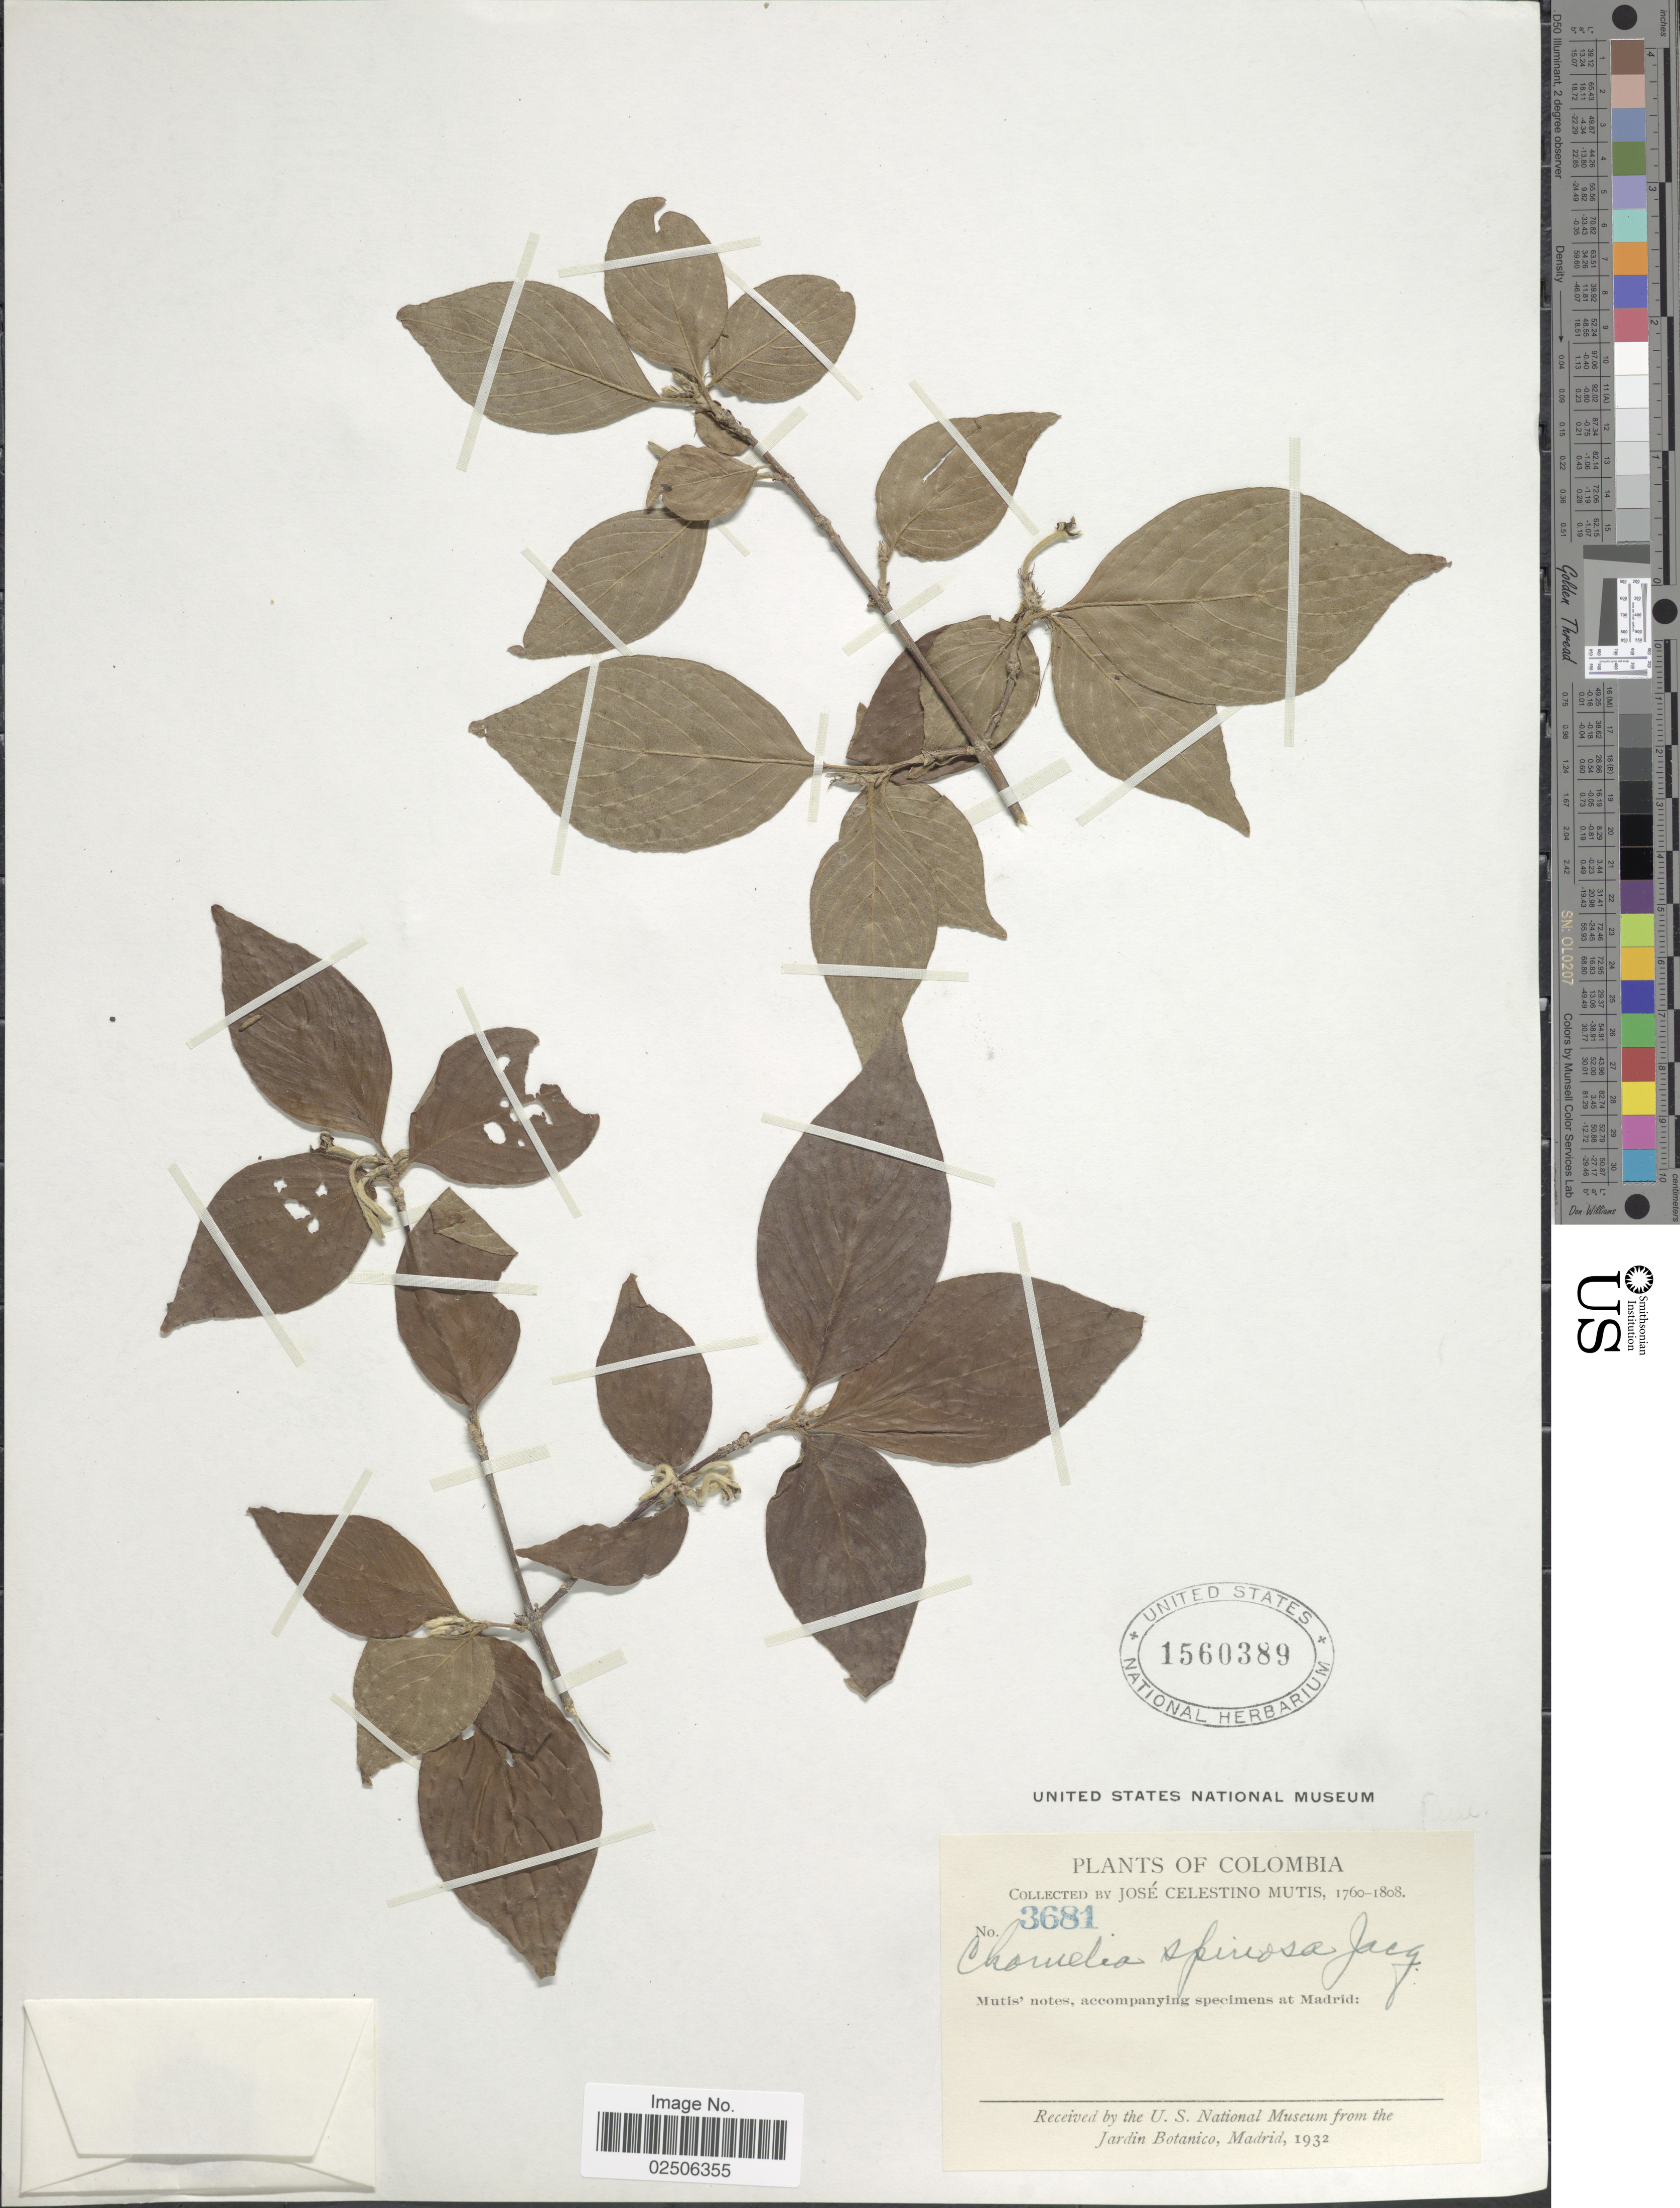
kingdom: Plantae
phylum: Tracheophyta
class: Magnoliopsida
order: Gentianales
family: Rubiaceae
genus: Chomelia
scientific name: Chomelia spinosa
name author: Jacq.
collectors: J. C. B. Mutis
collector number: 3681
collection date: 1760/1808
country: Colombia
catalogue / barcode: US 1560389